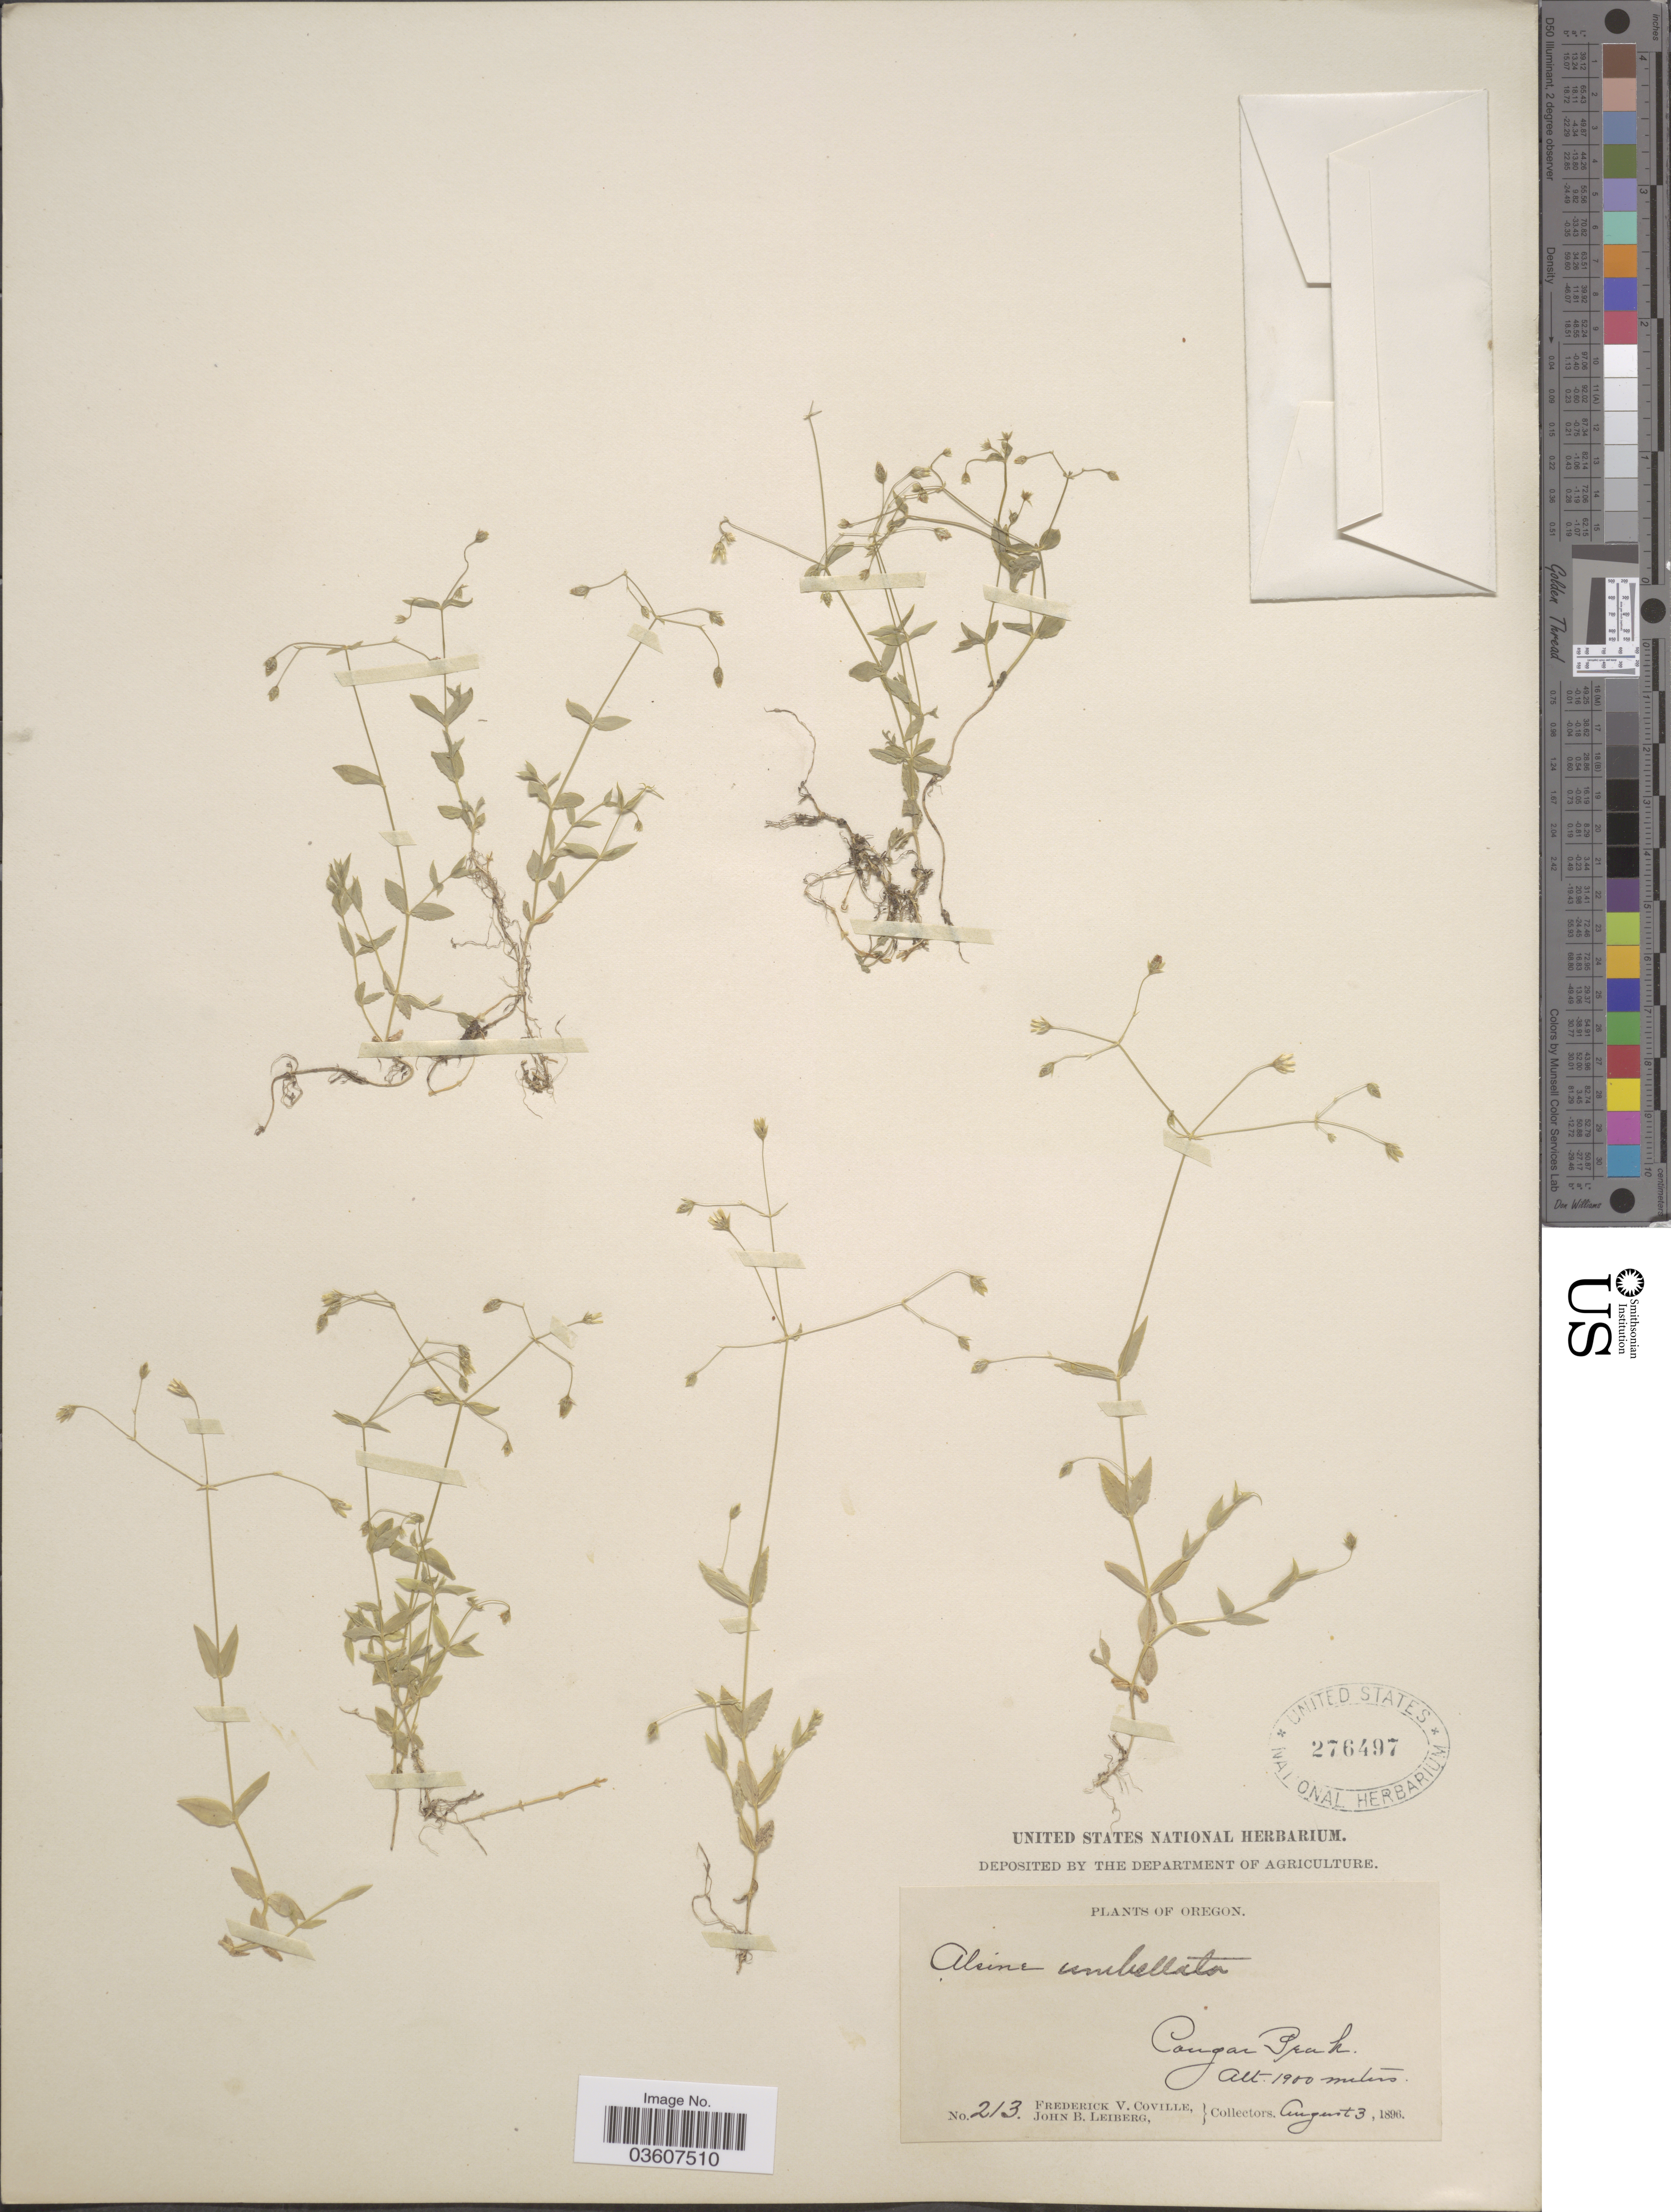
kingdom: Plantae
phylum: Tracheophyta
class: Magnoliopsida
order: Caryophyllales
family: Caryophyllaceae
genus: Stellaria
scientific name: Stellaria umbellata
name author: Turcz.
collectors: F. V. Coville & J. B. Leiberg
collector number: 213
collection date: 1896-08-03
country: United States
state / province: Oregon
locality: Cougar Peak.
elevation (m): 1900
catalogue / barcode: US 276497